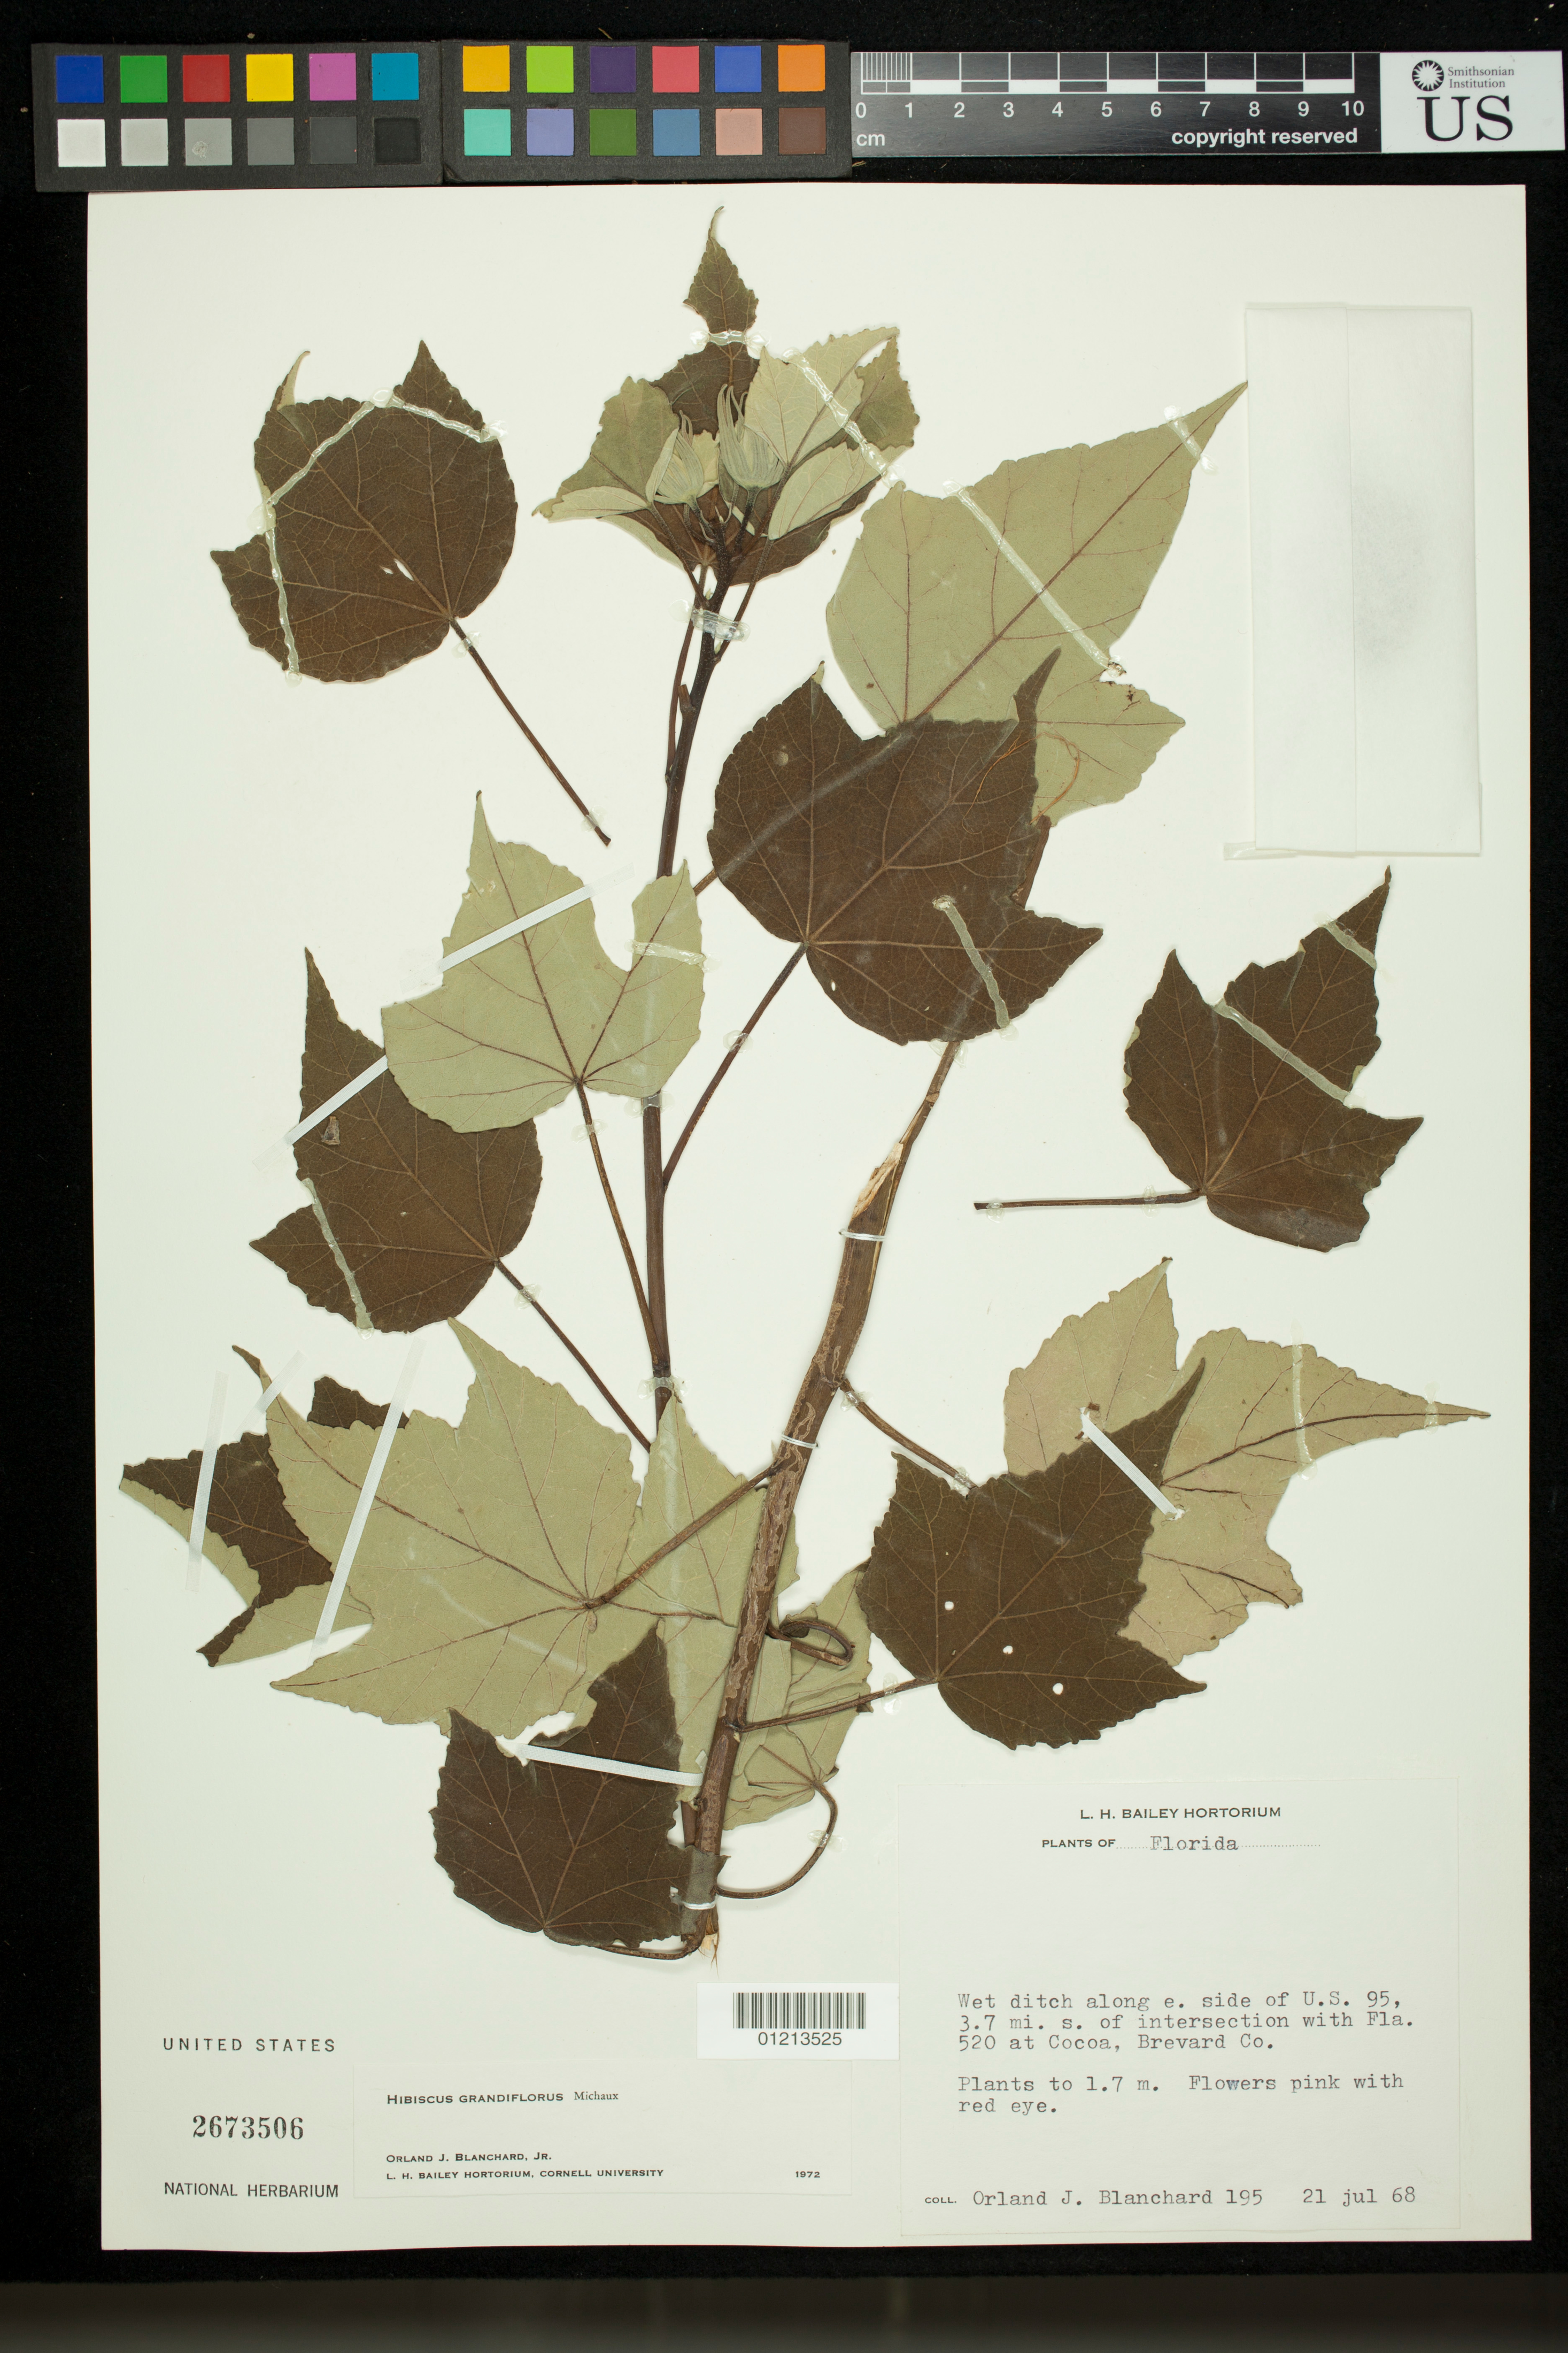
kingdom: Plantae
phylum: Tracheophyta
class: Magnoliopsida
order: Malvales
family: Malvaceae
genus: Hibiscus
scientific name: Hibiscus grandiflorus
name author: Michx.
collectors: O. J. Blanchard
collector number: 195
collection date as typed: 21 Jul 1968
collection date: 1968-07-21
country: United States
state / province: Florida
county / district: Brevard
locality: Wet ditch along e. side of U.S. 95, 3.7 mi. s. of intersection with Fla. 520 at Cocoa, Brevard, Co.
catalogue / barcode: US 2673506